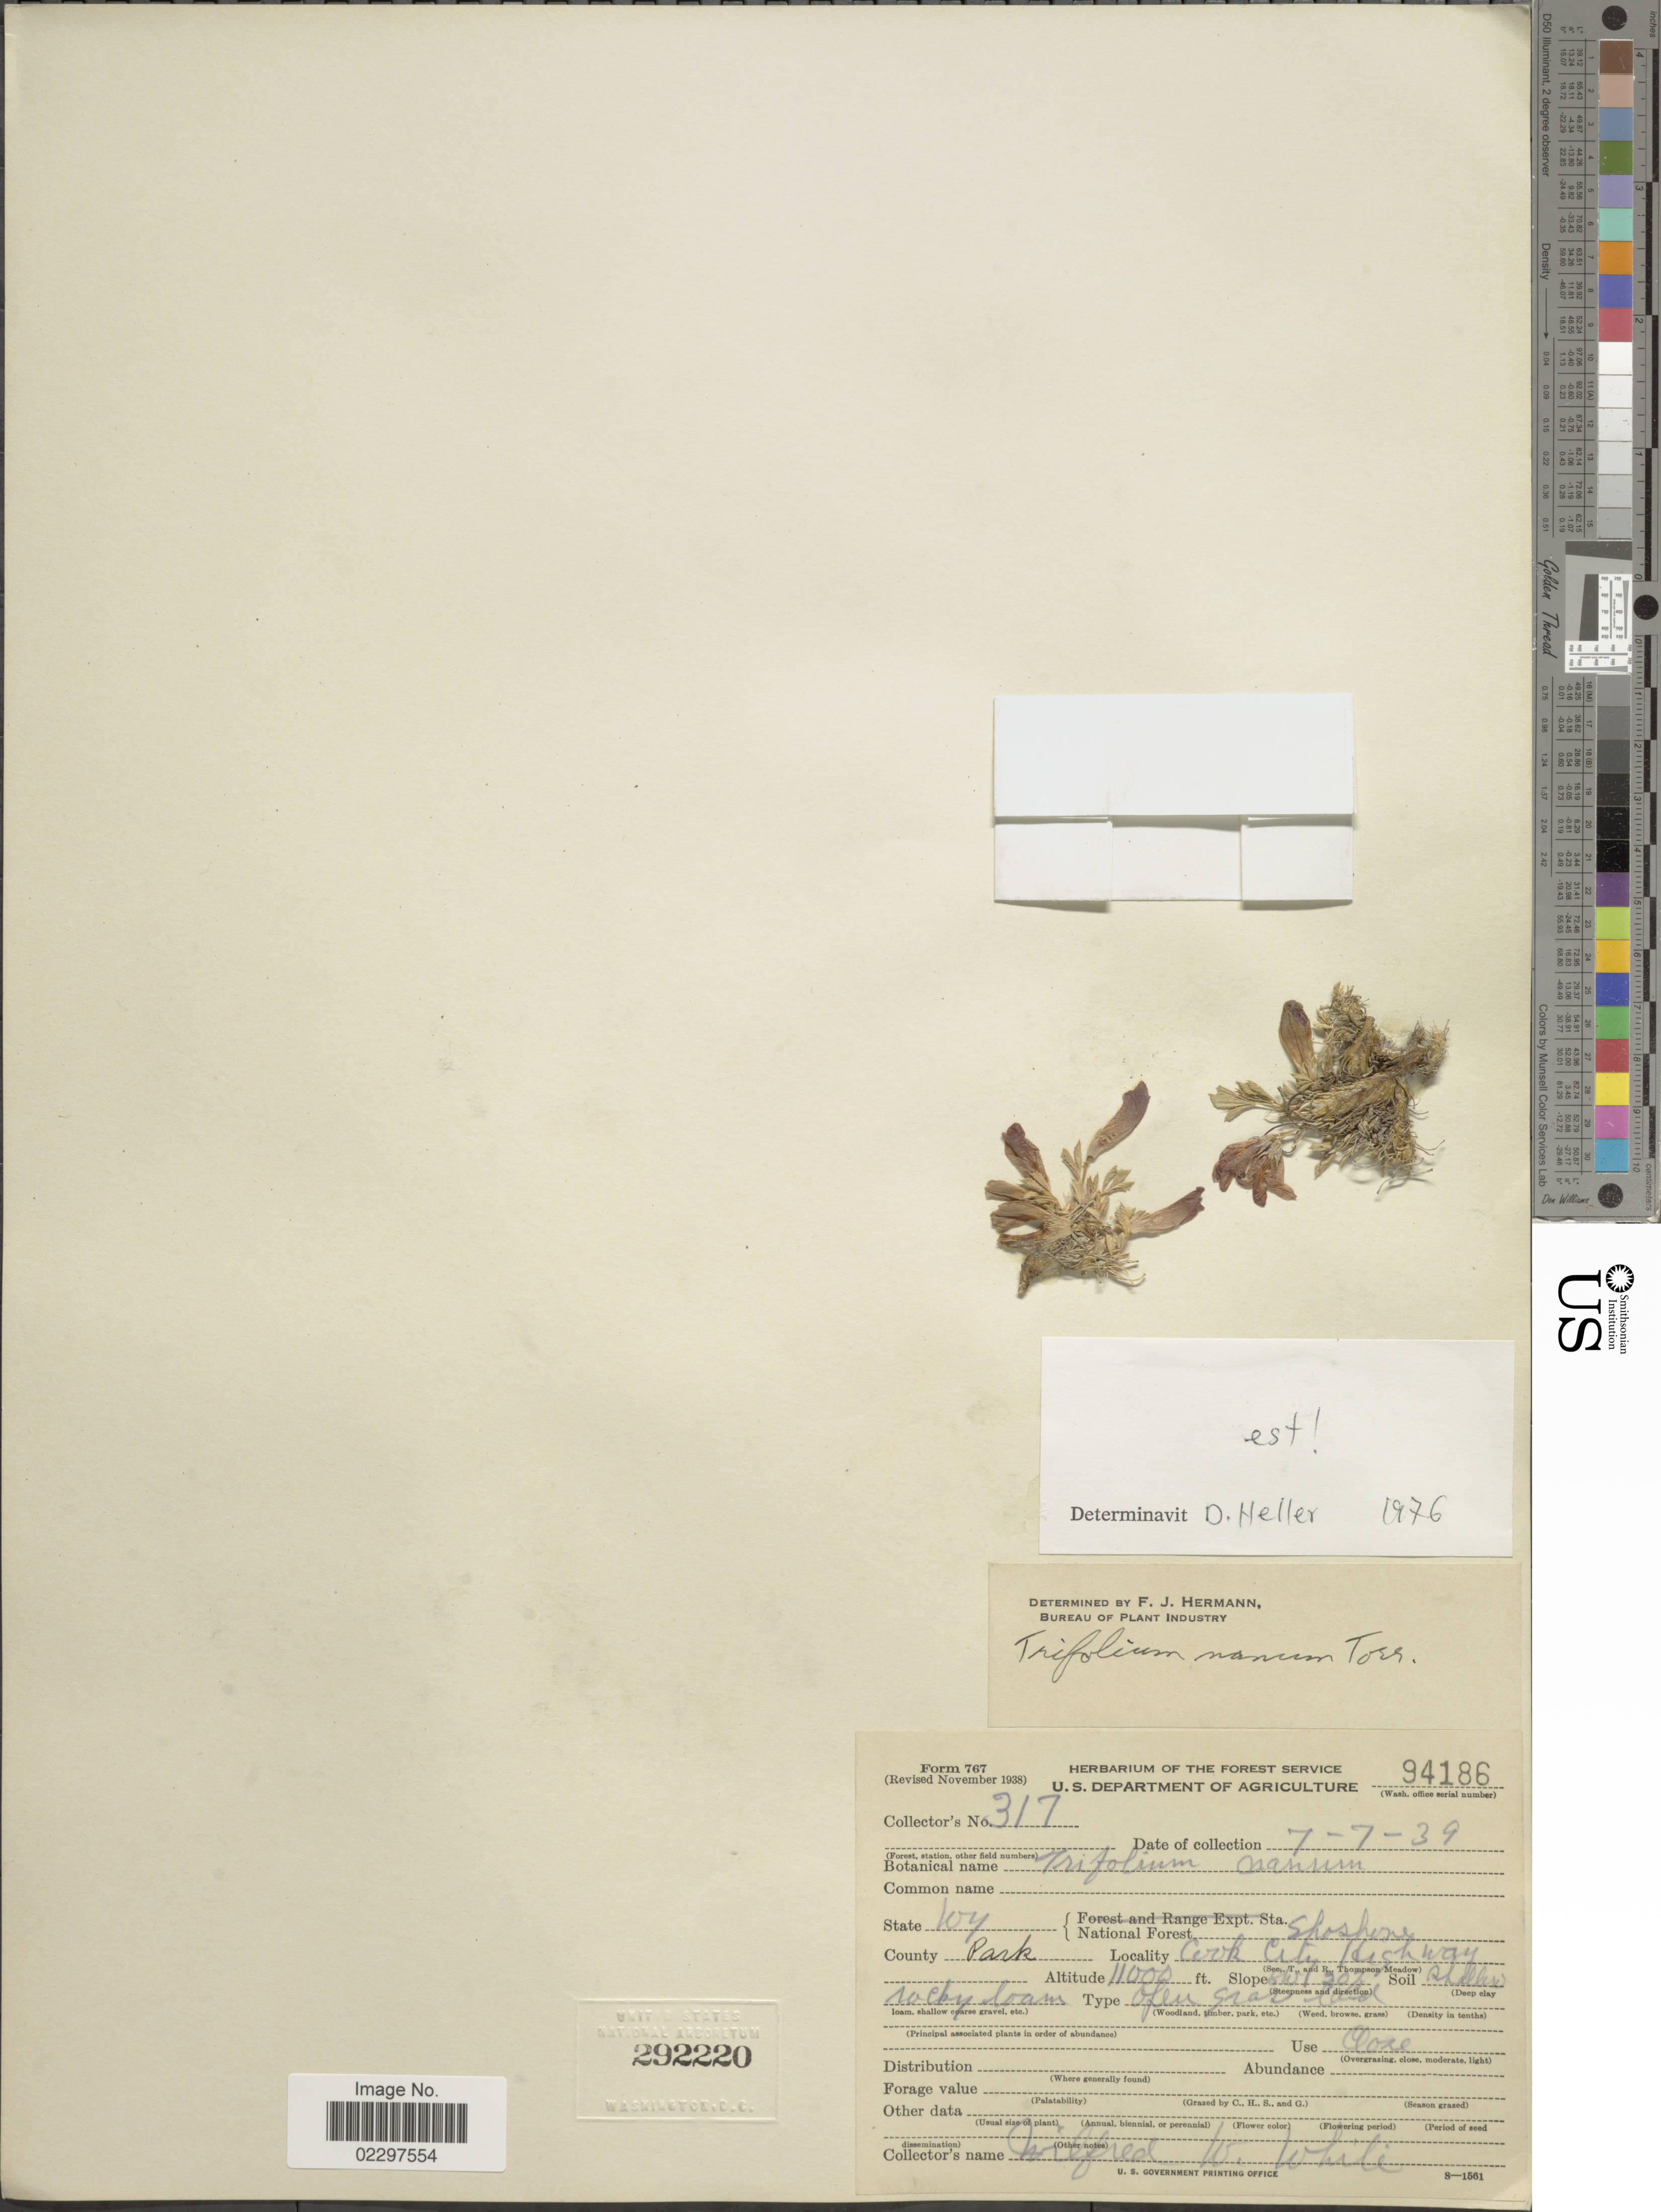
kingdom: Plantae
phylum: Tracheophyta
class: Magnoliopsida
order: Fabales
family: Fabaceae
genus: Trifolium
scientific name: Trifolium nanum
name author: Torr.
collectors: W. White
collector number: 317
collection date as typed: Transcribed d/m/y: 7/7/39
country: United States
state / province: Wyoming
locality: Shashore. County Park. Cook City Highway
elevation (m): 3353